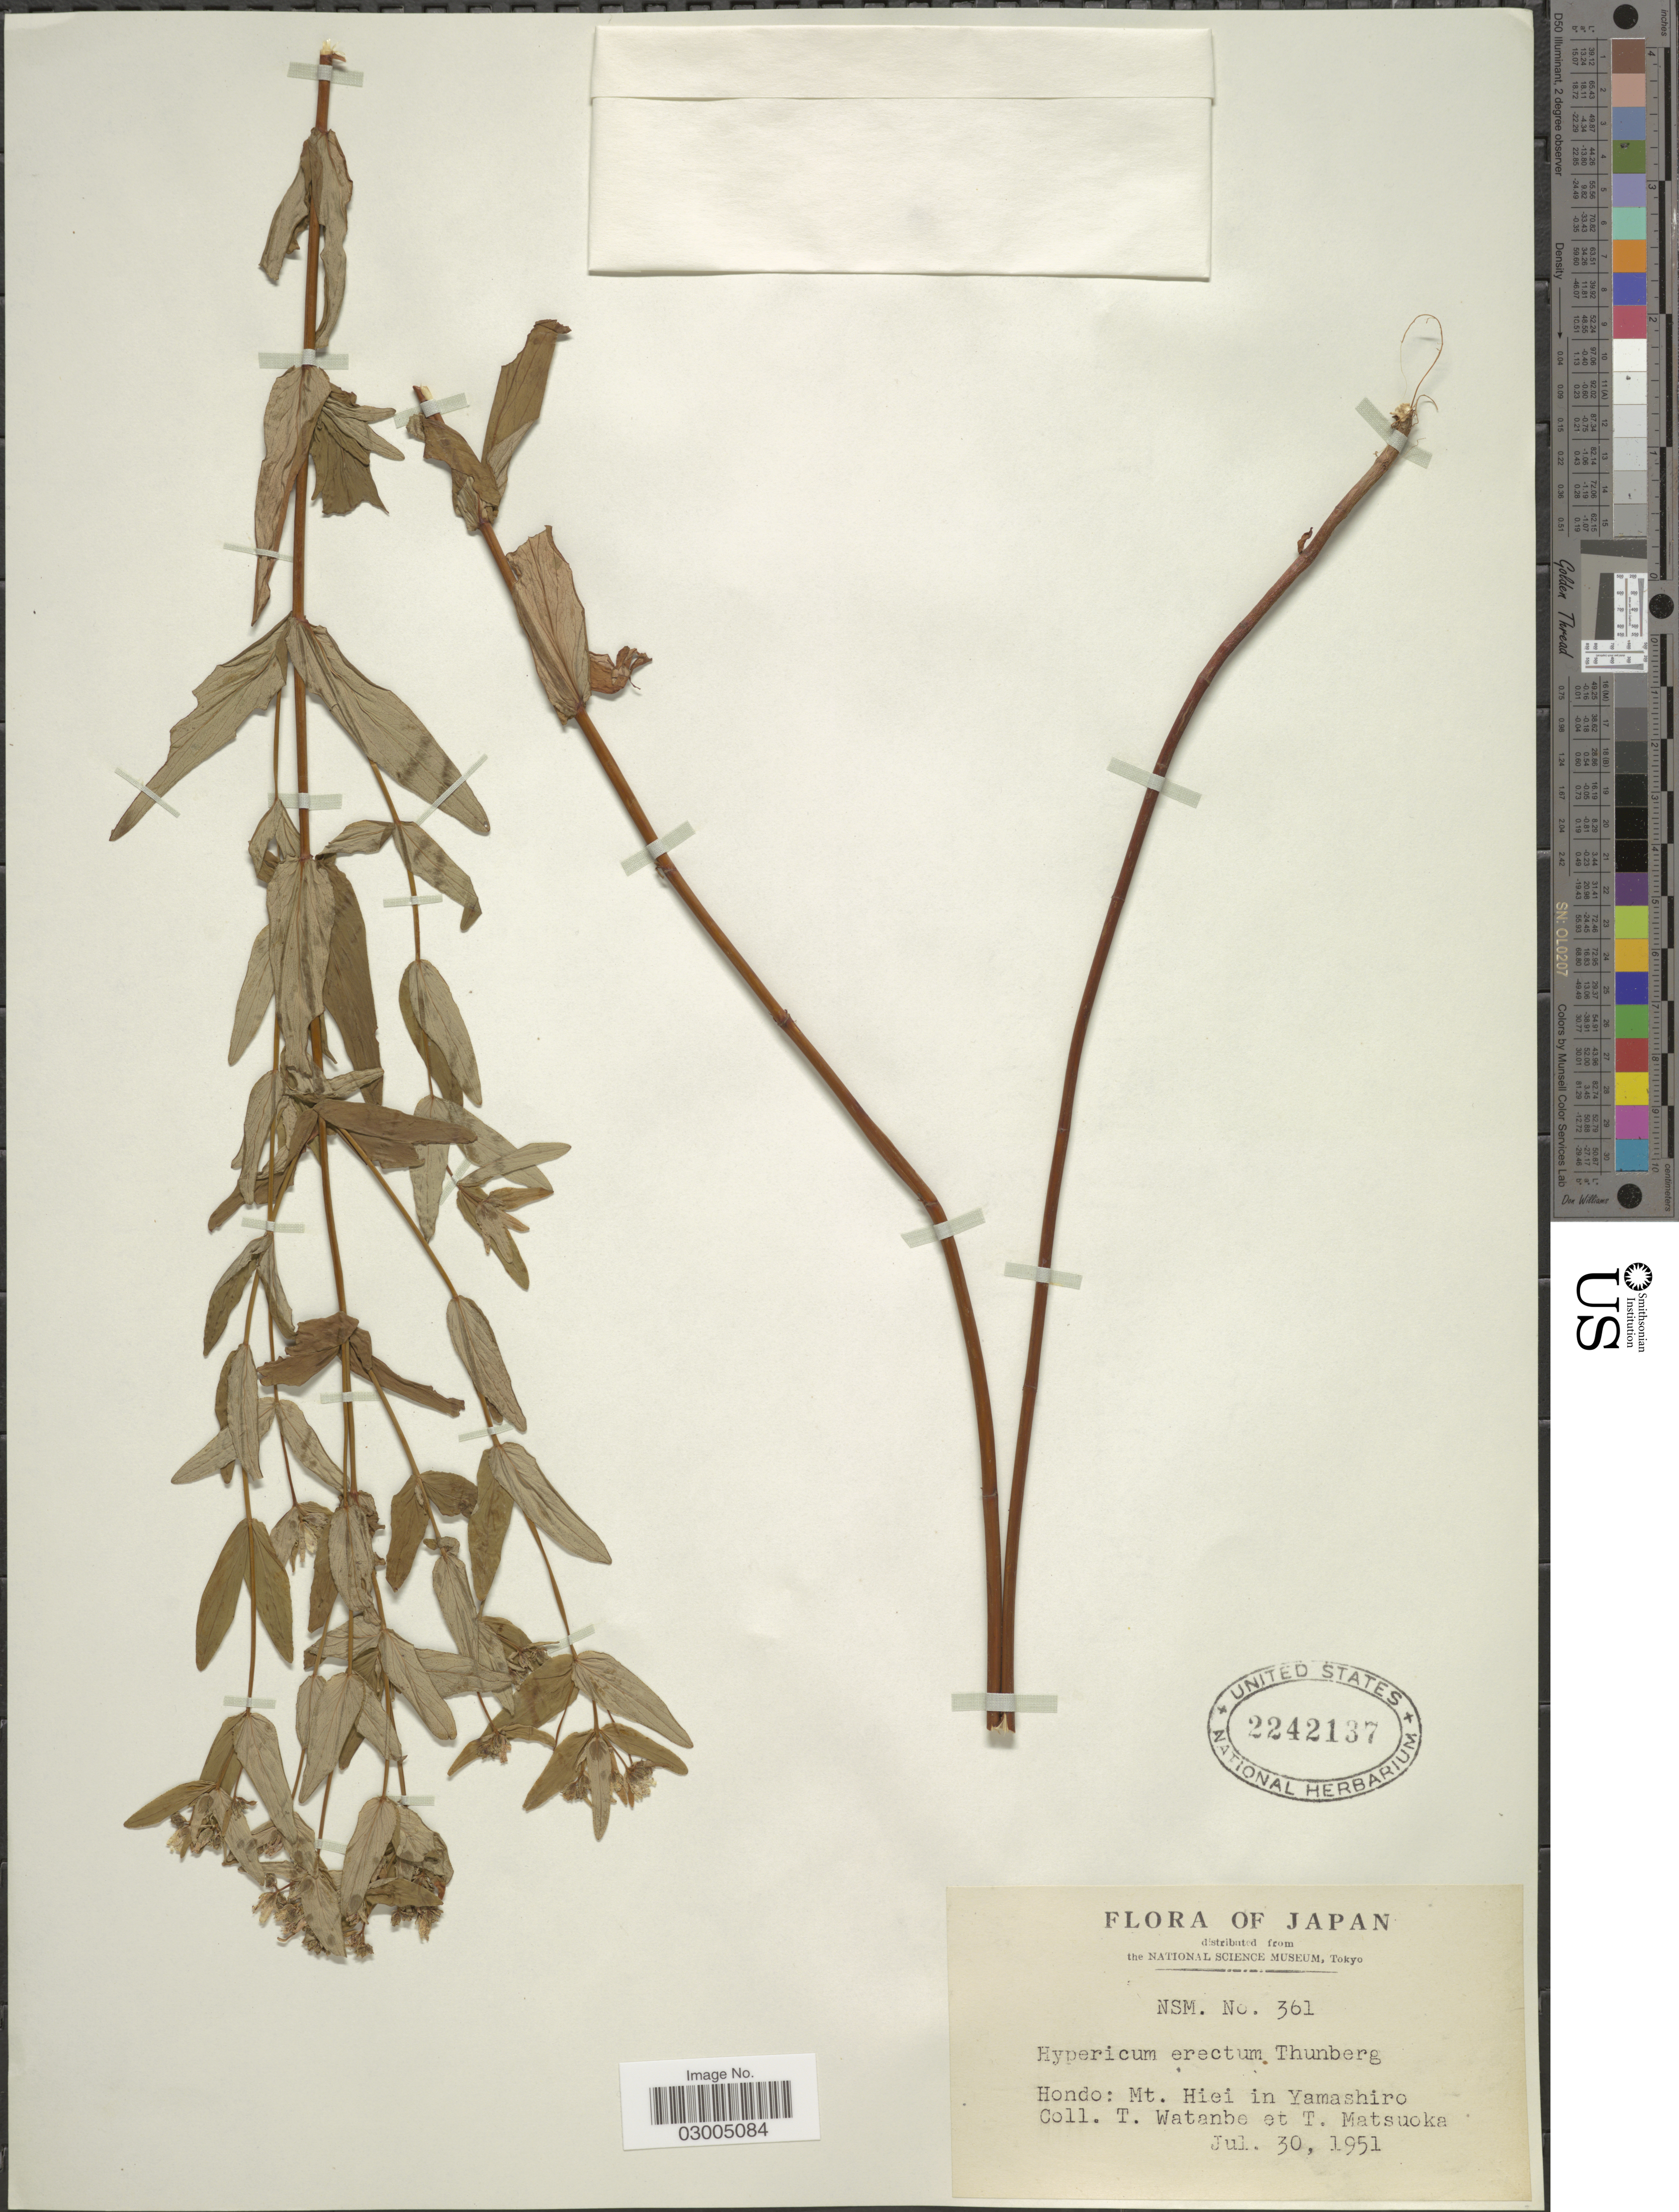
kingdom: Plantae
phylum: Tracheophyta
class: Magnoliopsida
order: Malpighiales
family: Hypericaceae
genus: Hypericum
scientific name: Hypericum erectum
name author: Thunb.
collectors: T. Watanbe & T. Matsuoka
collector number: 361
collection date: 1951-06-30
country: Japan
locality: Mt. Hiei in Yamashiro.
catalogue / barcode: US 2242137